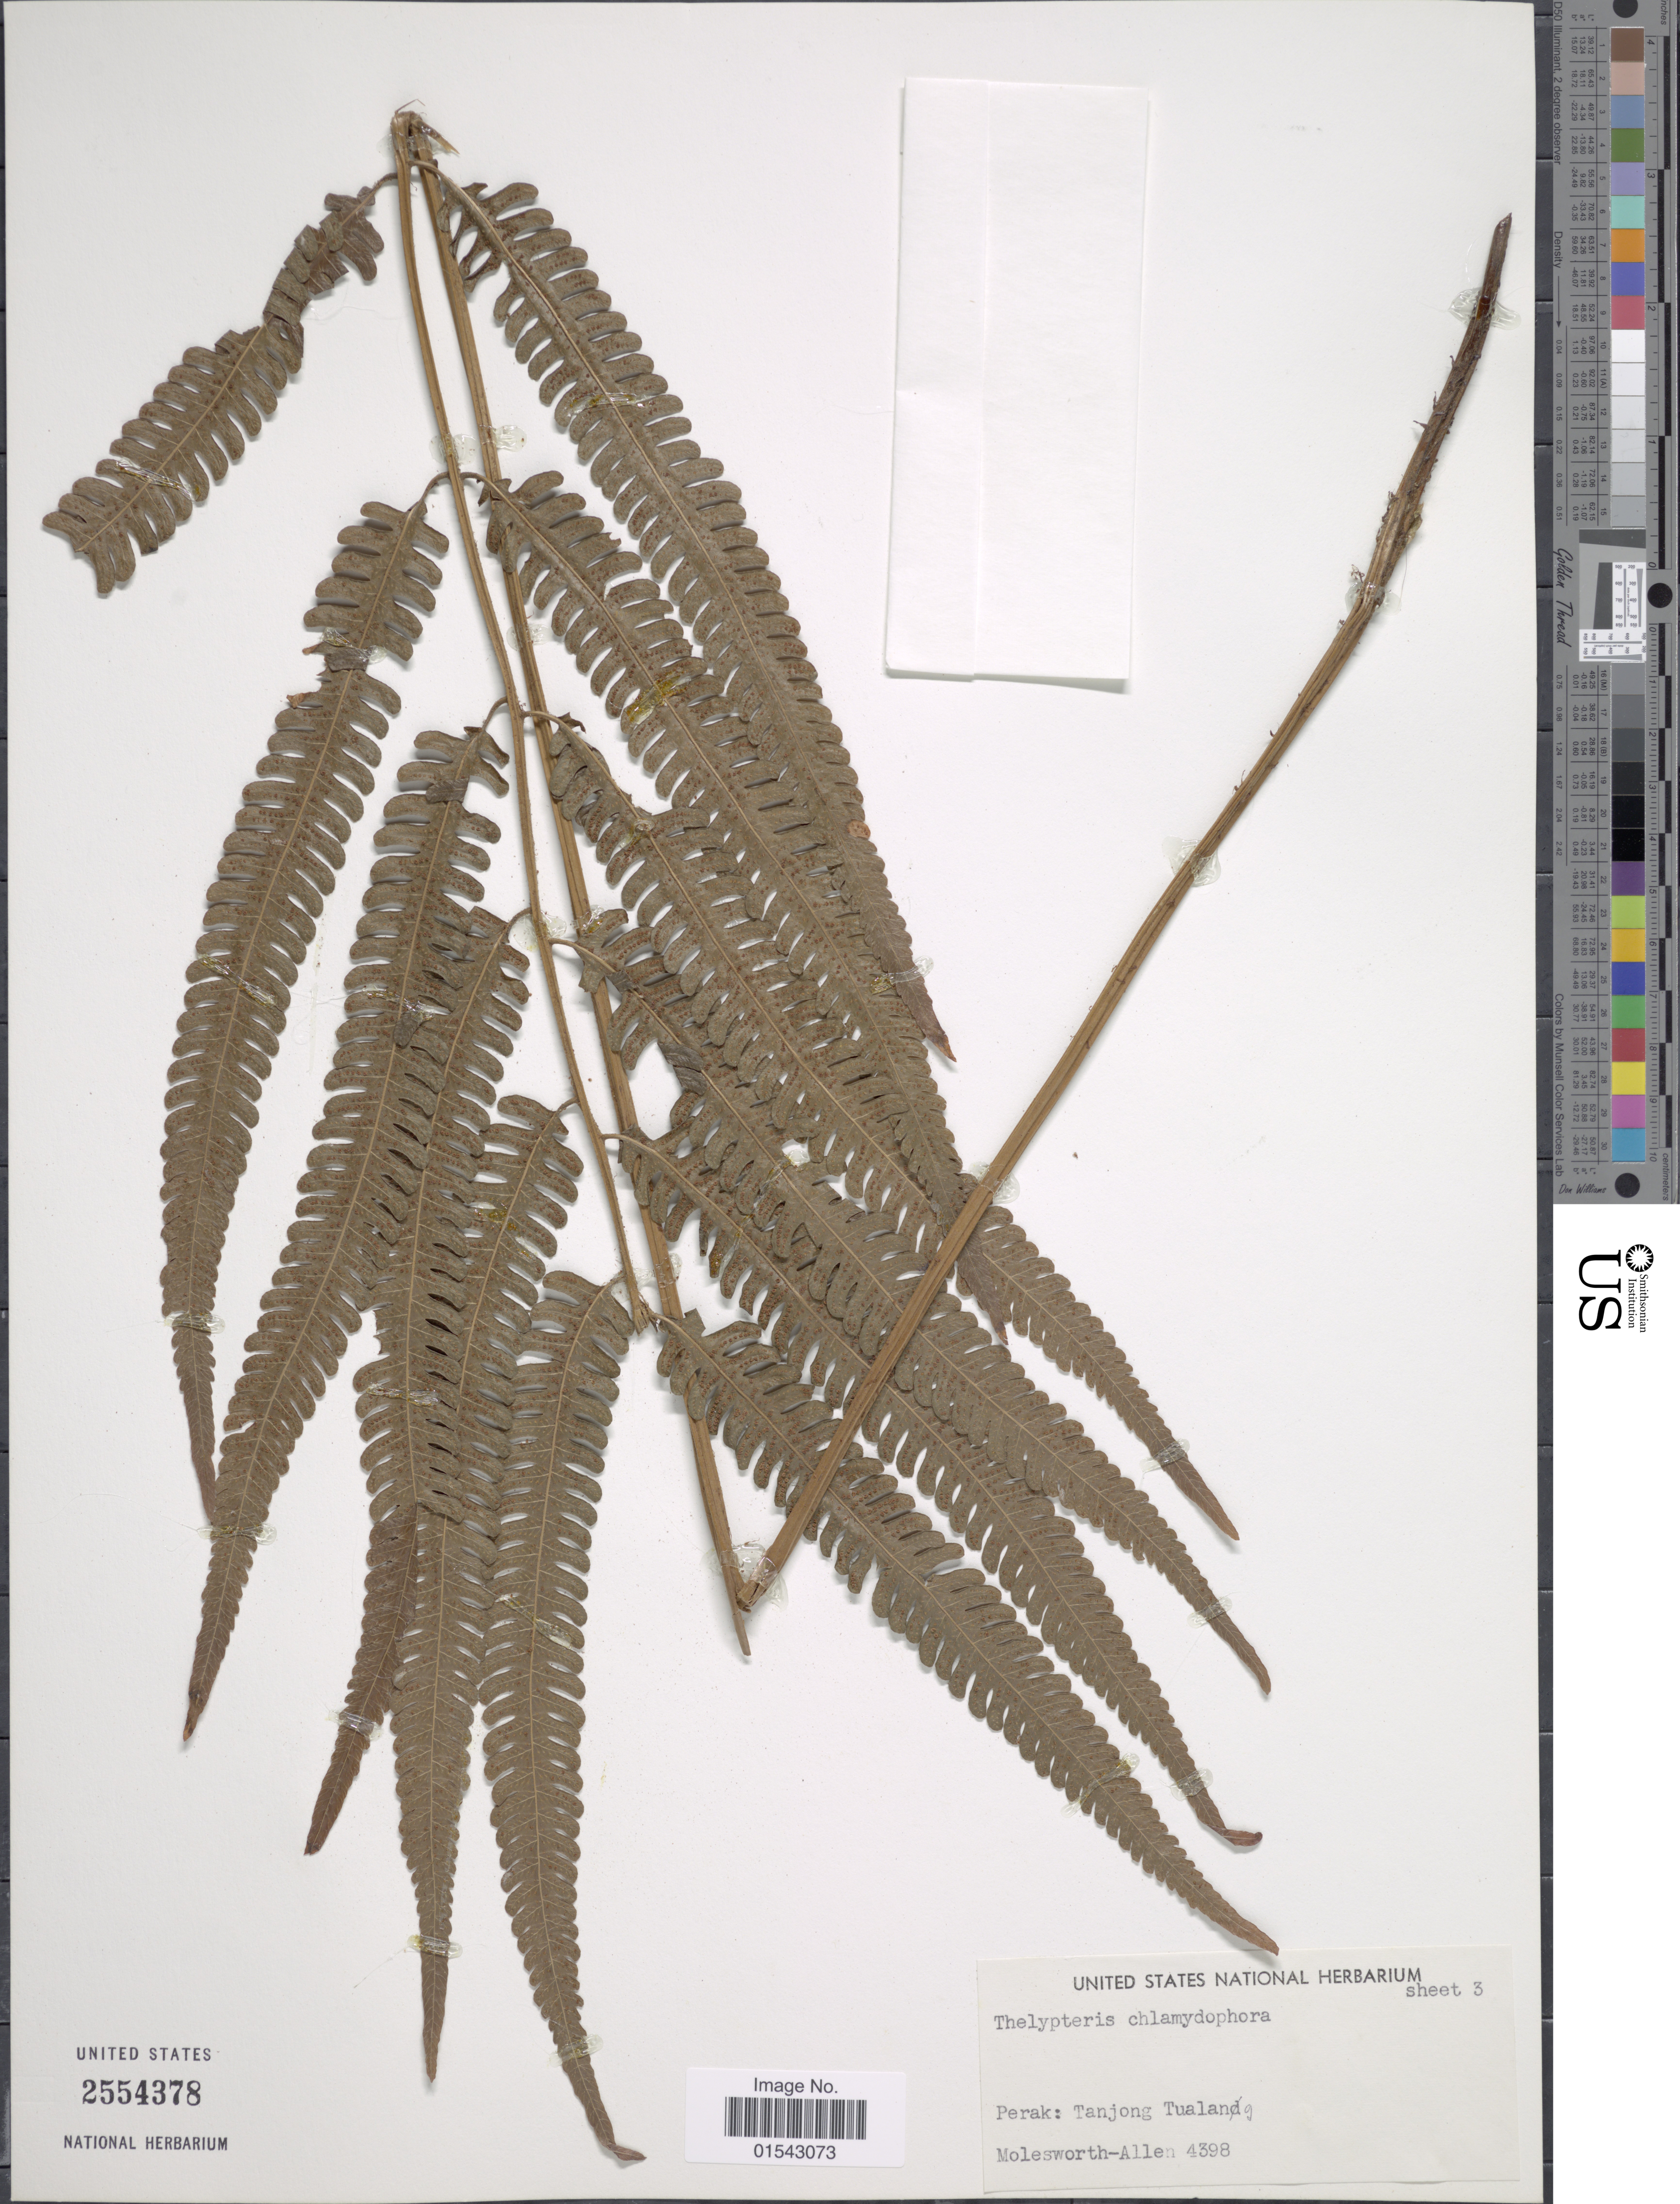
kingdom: Plantae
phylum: Tracheophyta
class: Polypodiopsida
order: Polypodiales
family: Thelypteridaceae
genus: Mesophlebion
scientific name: Mesophlebion chlamydophorum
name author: (Rosenst.) Holttum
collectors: B. E. G. Molesworth-Allen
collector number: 4398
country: Malaysia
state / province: Perak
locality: Perak: Tanjong Tualang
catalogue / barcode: US 2554378